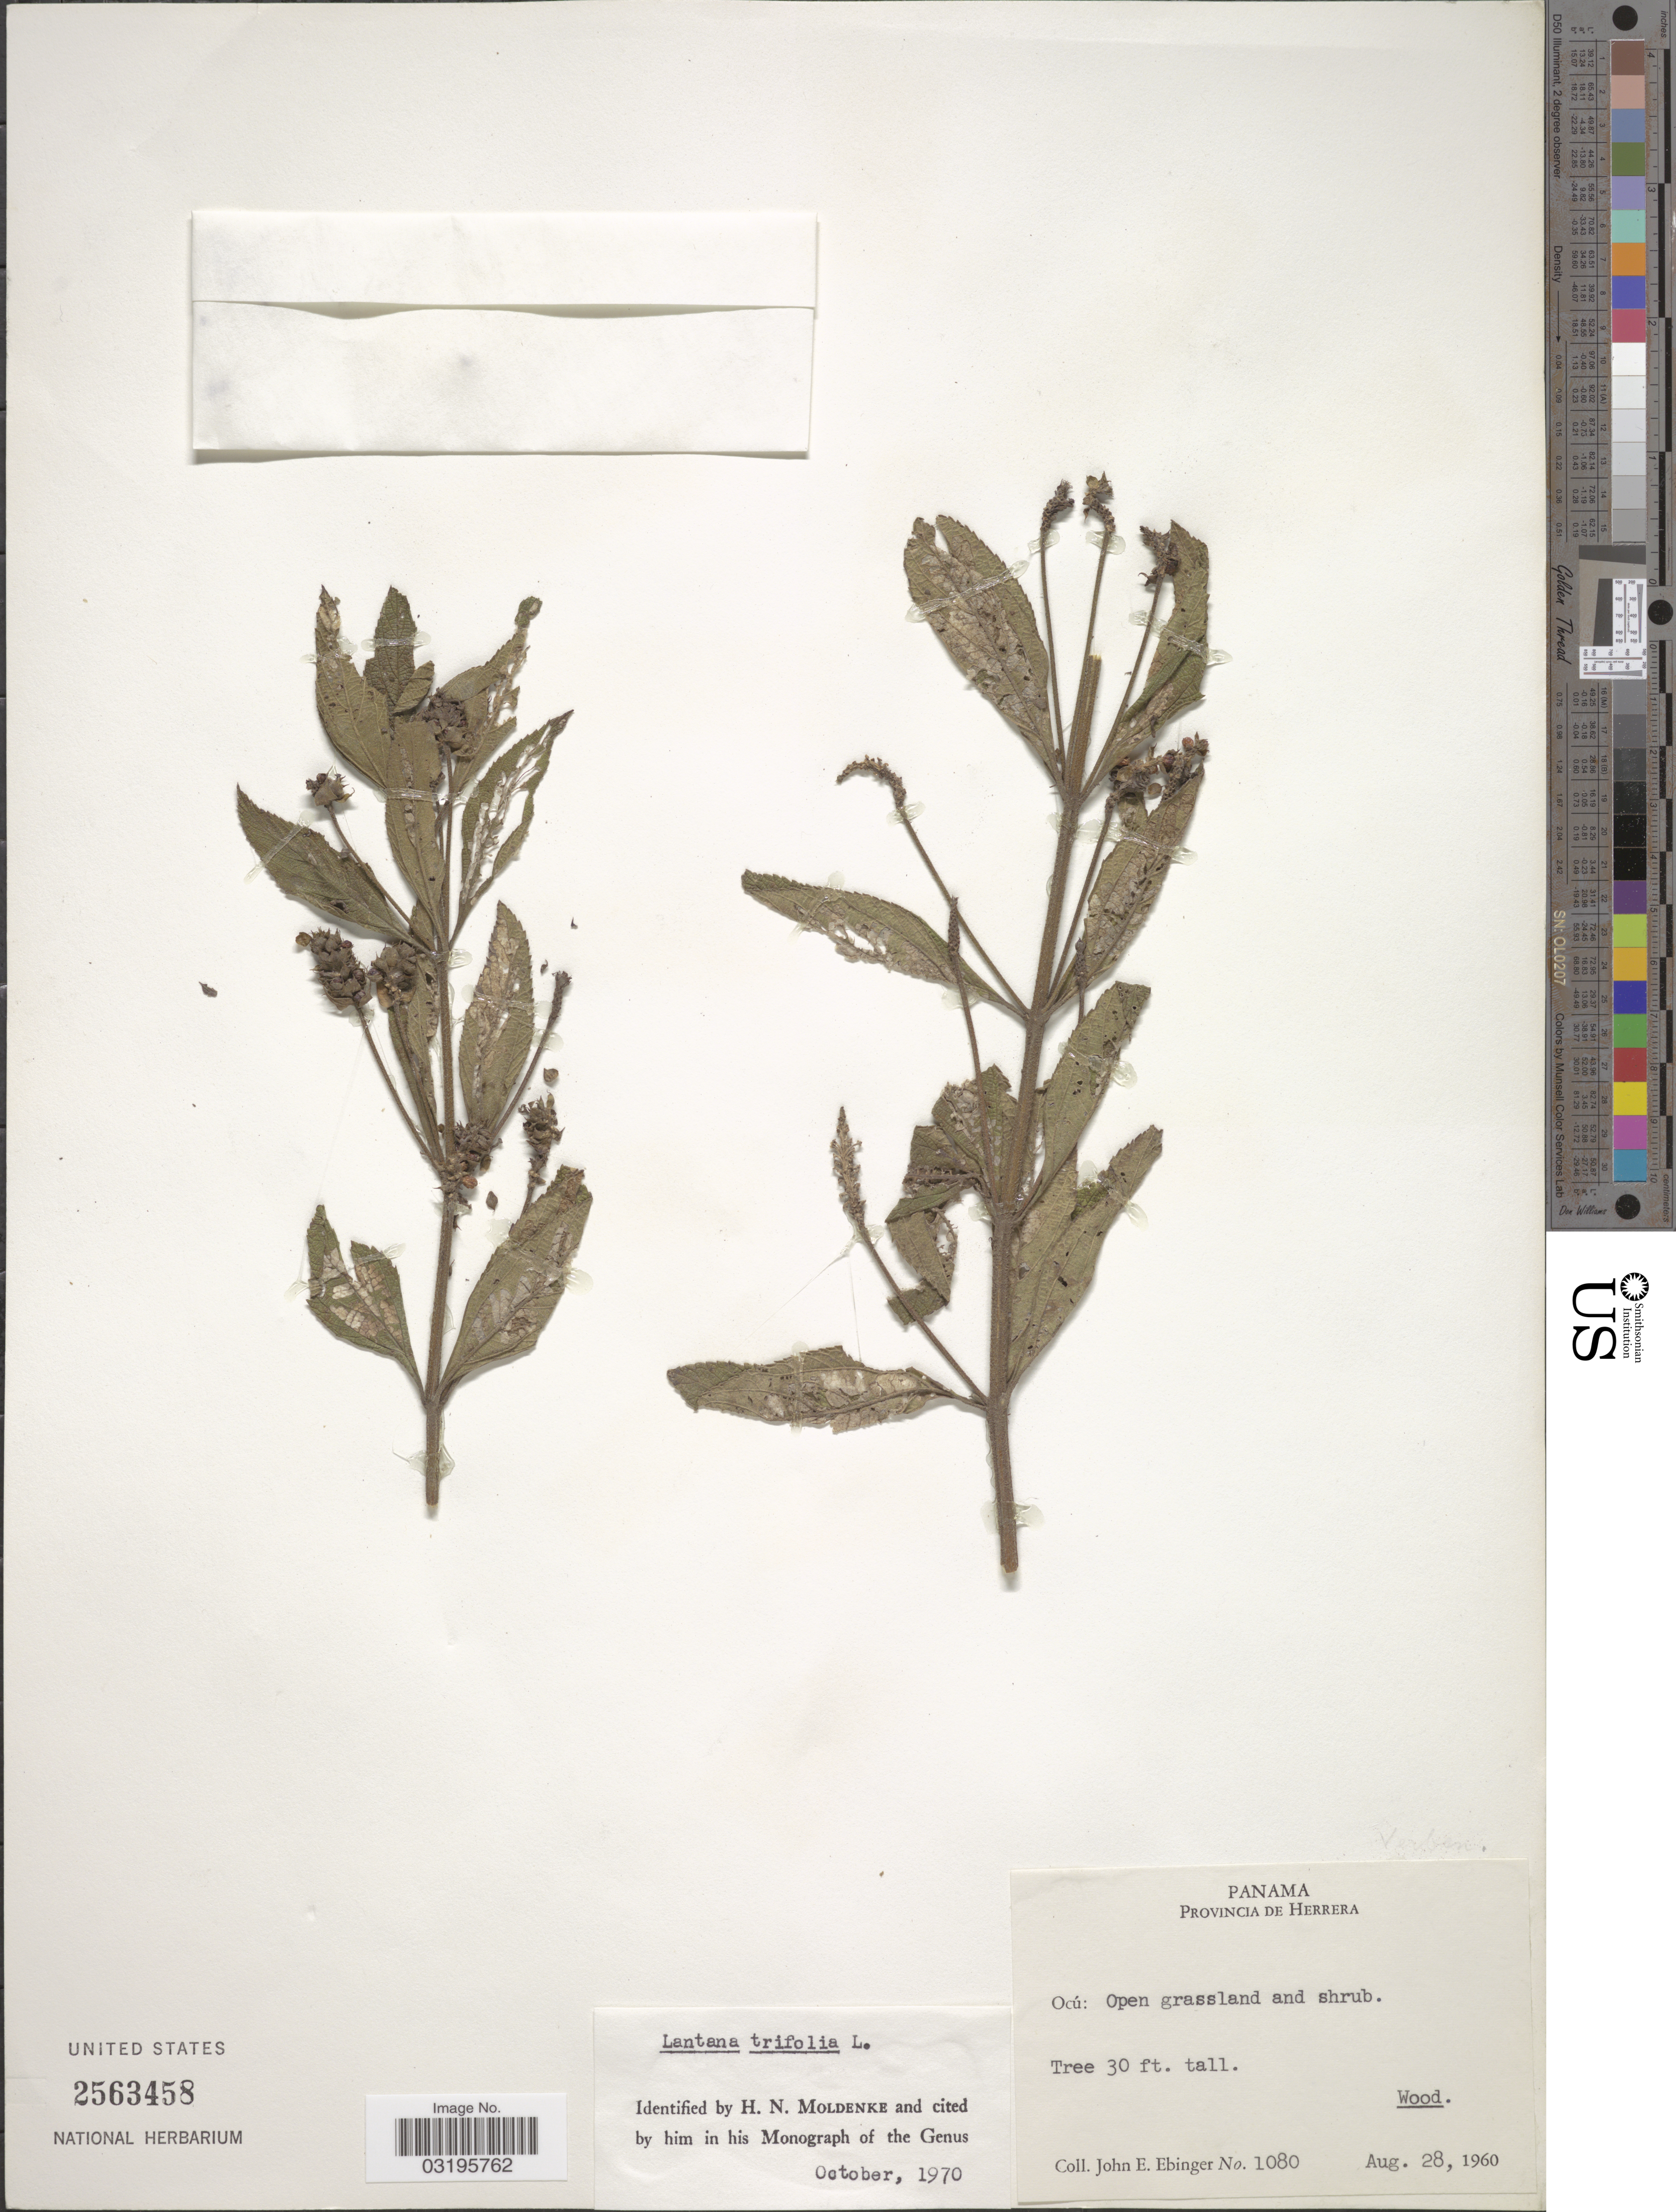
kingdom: Plantae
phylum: Tracheophyta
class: Magnoliopsida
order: Lamiales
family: Verbenaceae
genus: Lantana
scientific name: Lantana trifolia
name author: L.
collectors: J. Ebinger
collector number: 1080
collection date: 1960-08-28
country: Panama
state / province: Herrera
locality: Ocú.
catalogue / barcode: US 2563458